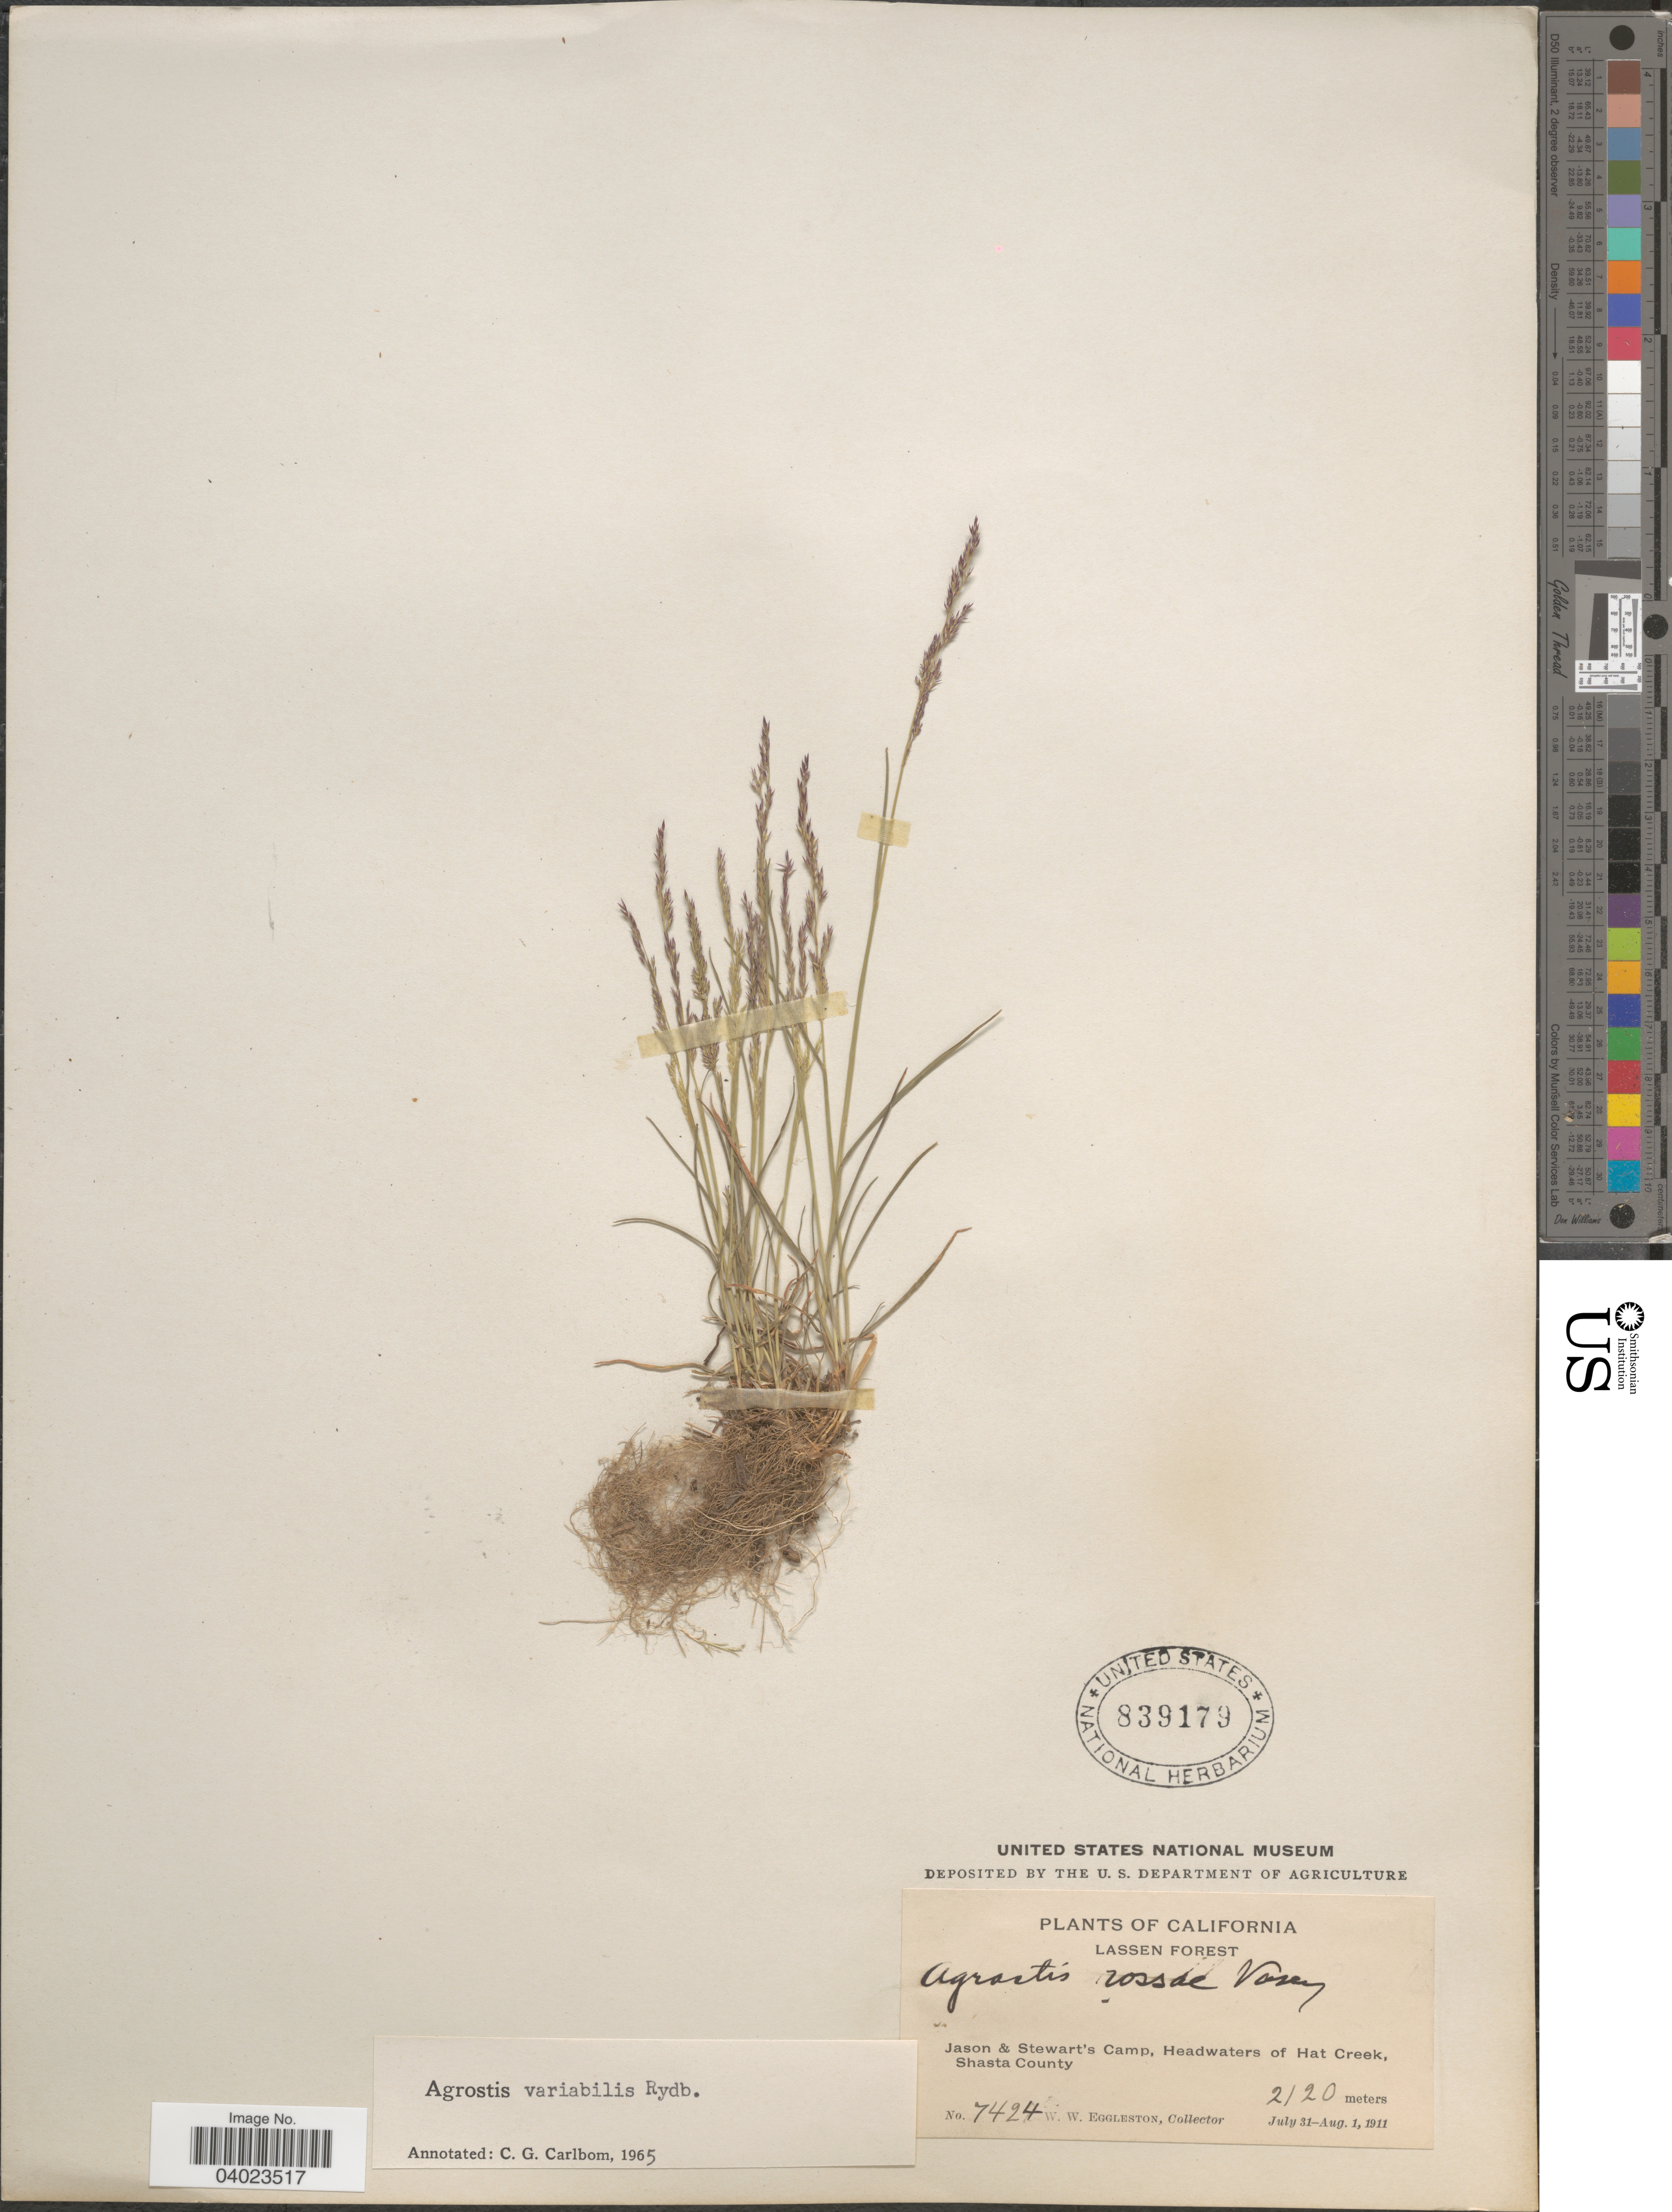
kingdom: Plantae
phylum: Tracheophyta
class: Liliopsida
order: Poales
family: Poaceae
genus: Agrostis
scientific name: Agrostis variabilis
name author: Rydb.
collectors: W. W. Eggleston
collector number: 7424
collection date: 1911-07-31/1911-08-01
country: United States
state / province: California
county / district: Shasta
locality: Lassen Forest. Jason & Stewart's Camp, Headwaters of Hat Creek, Shasta County.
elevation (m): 2120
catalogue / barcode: US 839179